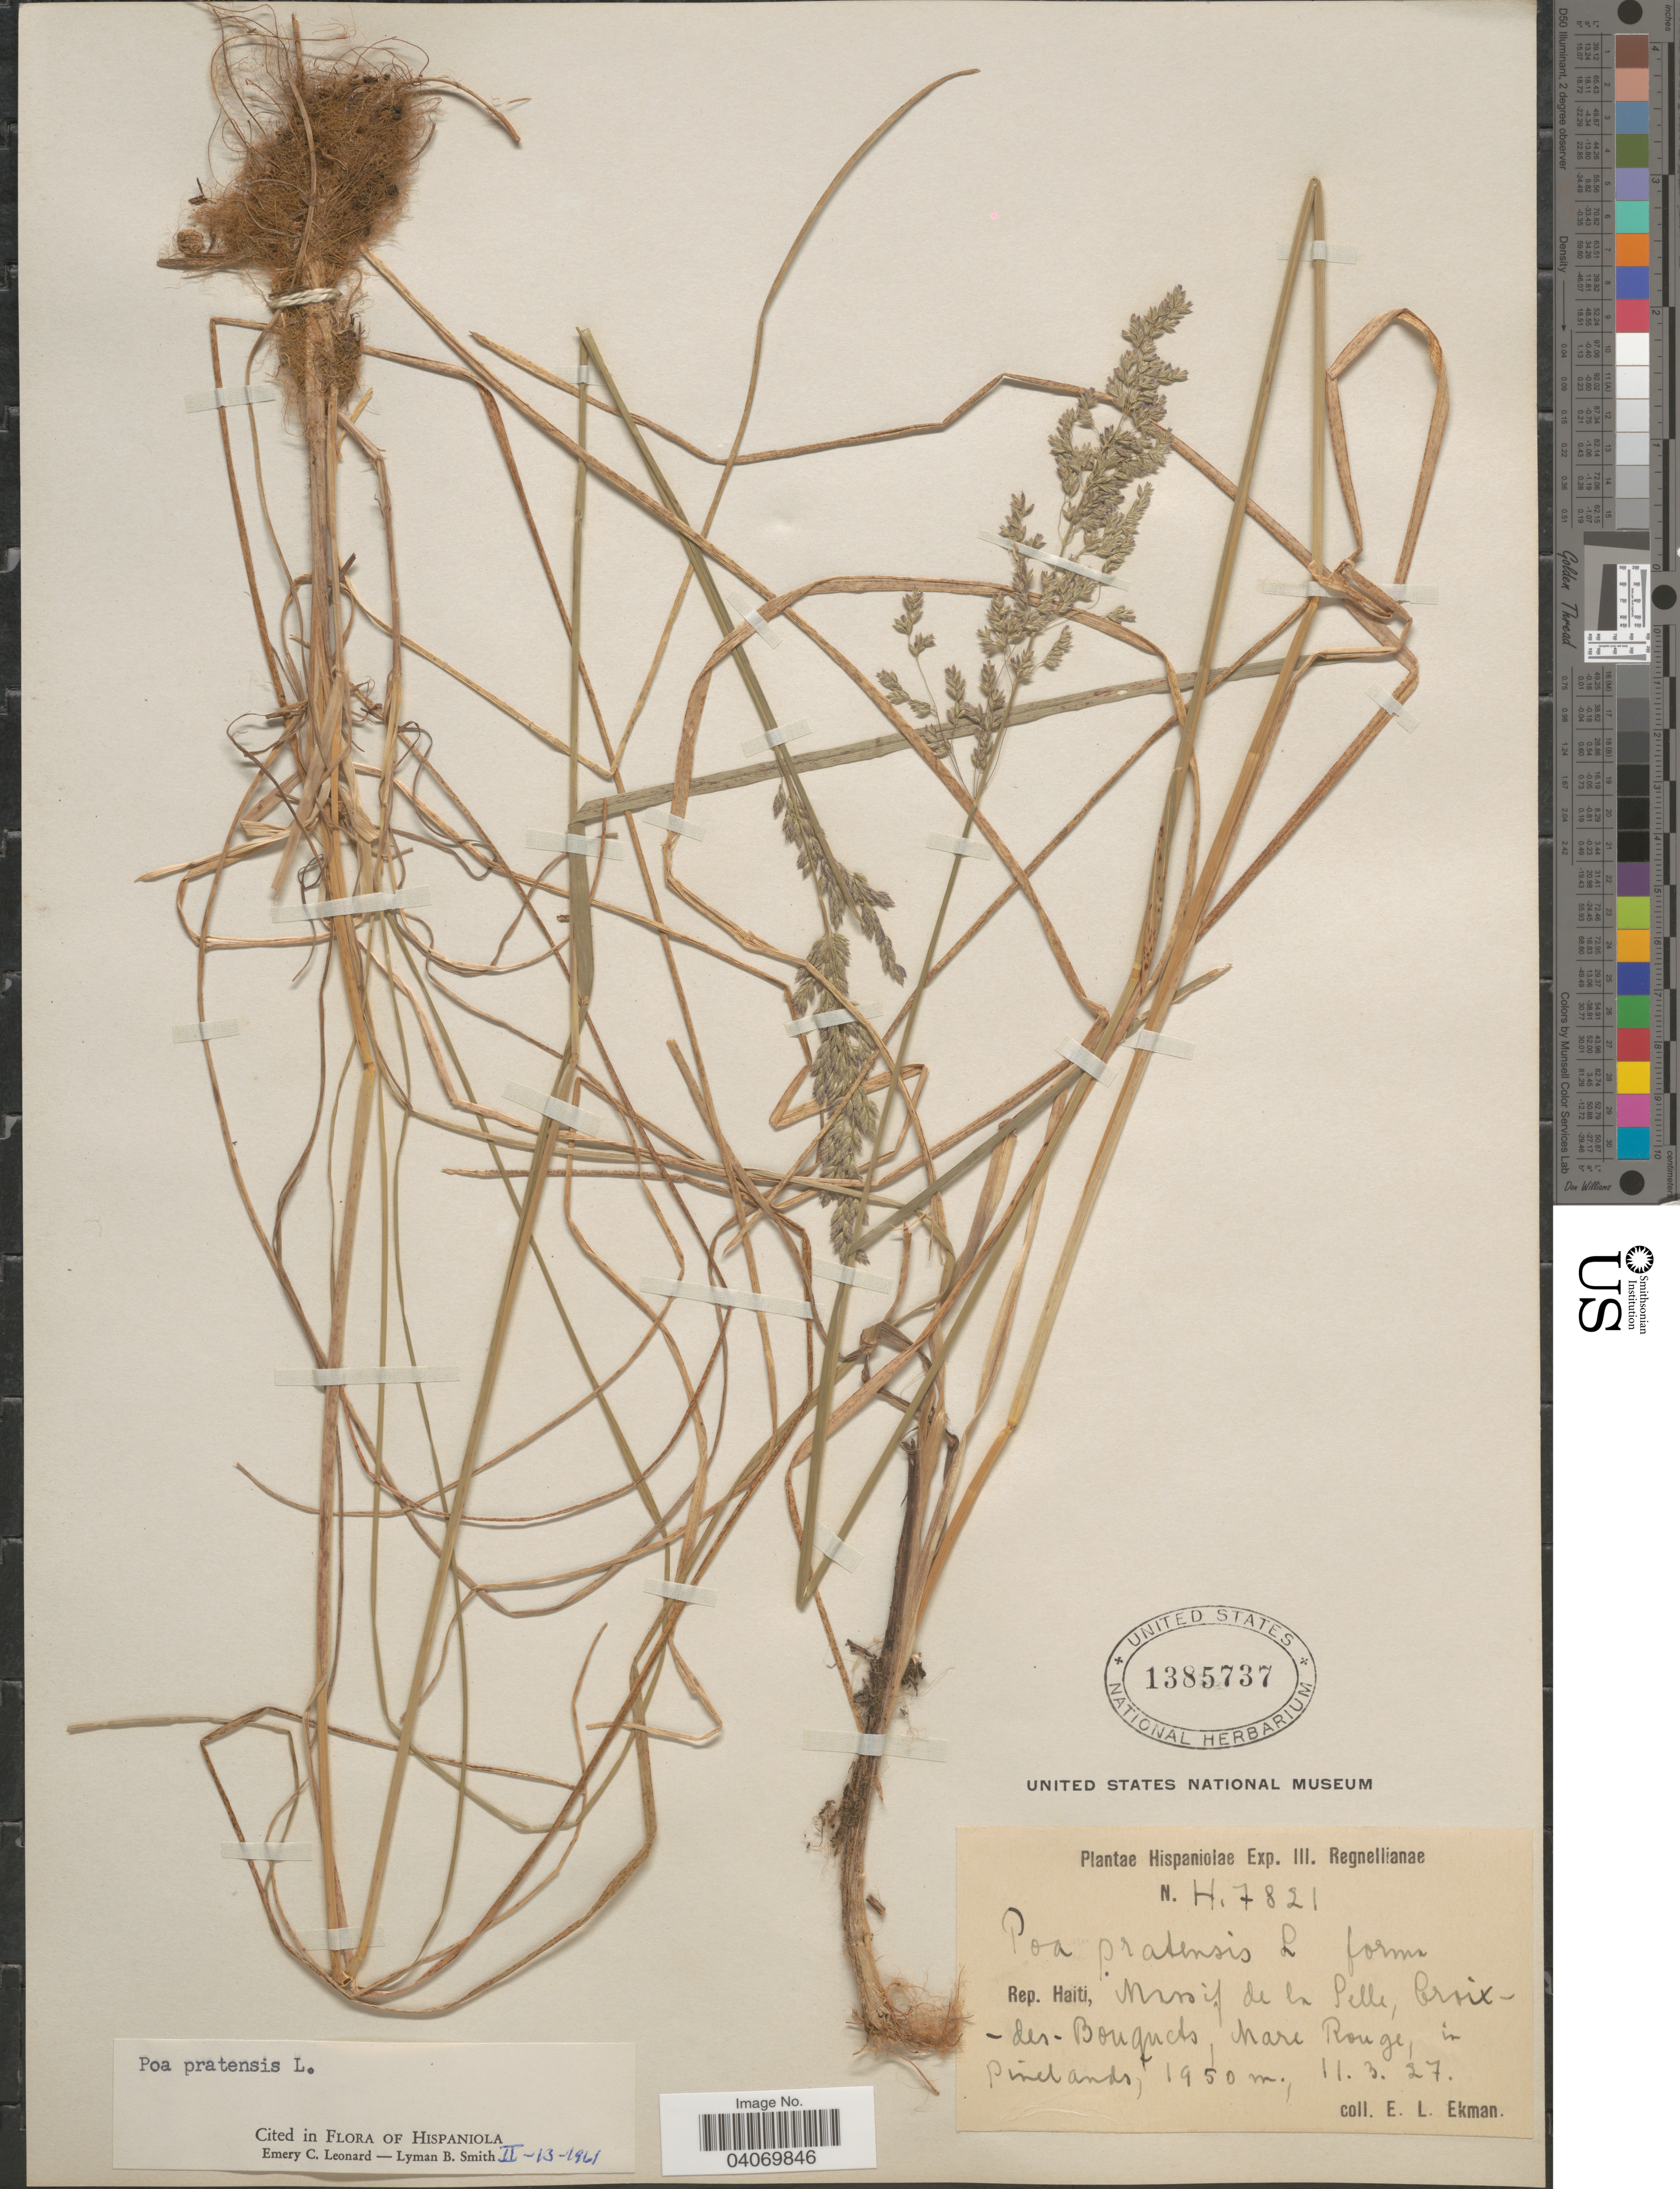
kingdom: Plantae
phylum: Tracheophyta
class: Liliopsida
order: Poales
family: Poaceae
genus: Poa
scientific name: Poa pratensis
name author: L.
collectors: E. L. Ekman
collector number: H7821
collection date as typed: Transcribed d/m/y: 11/3/27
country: Haiti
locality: Massif de la Selle, Croix-des-Bouquets, Mare Rouge, in Pinelands.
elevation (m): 1950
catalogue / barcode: US 1385737